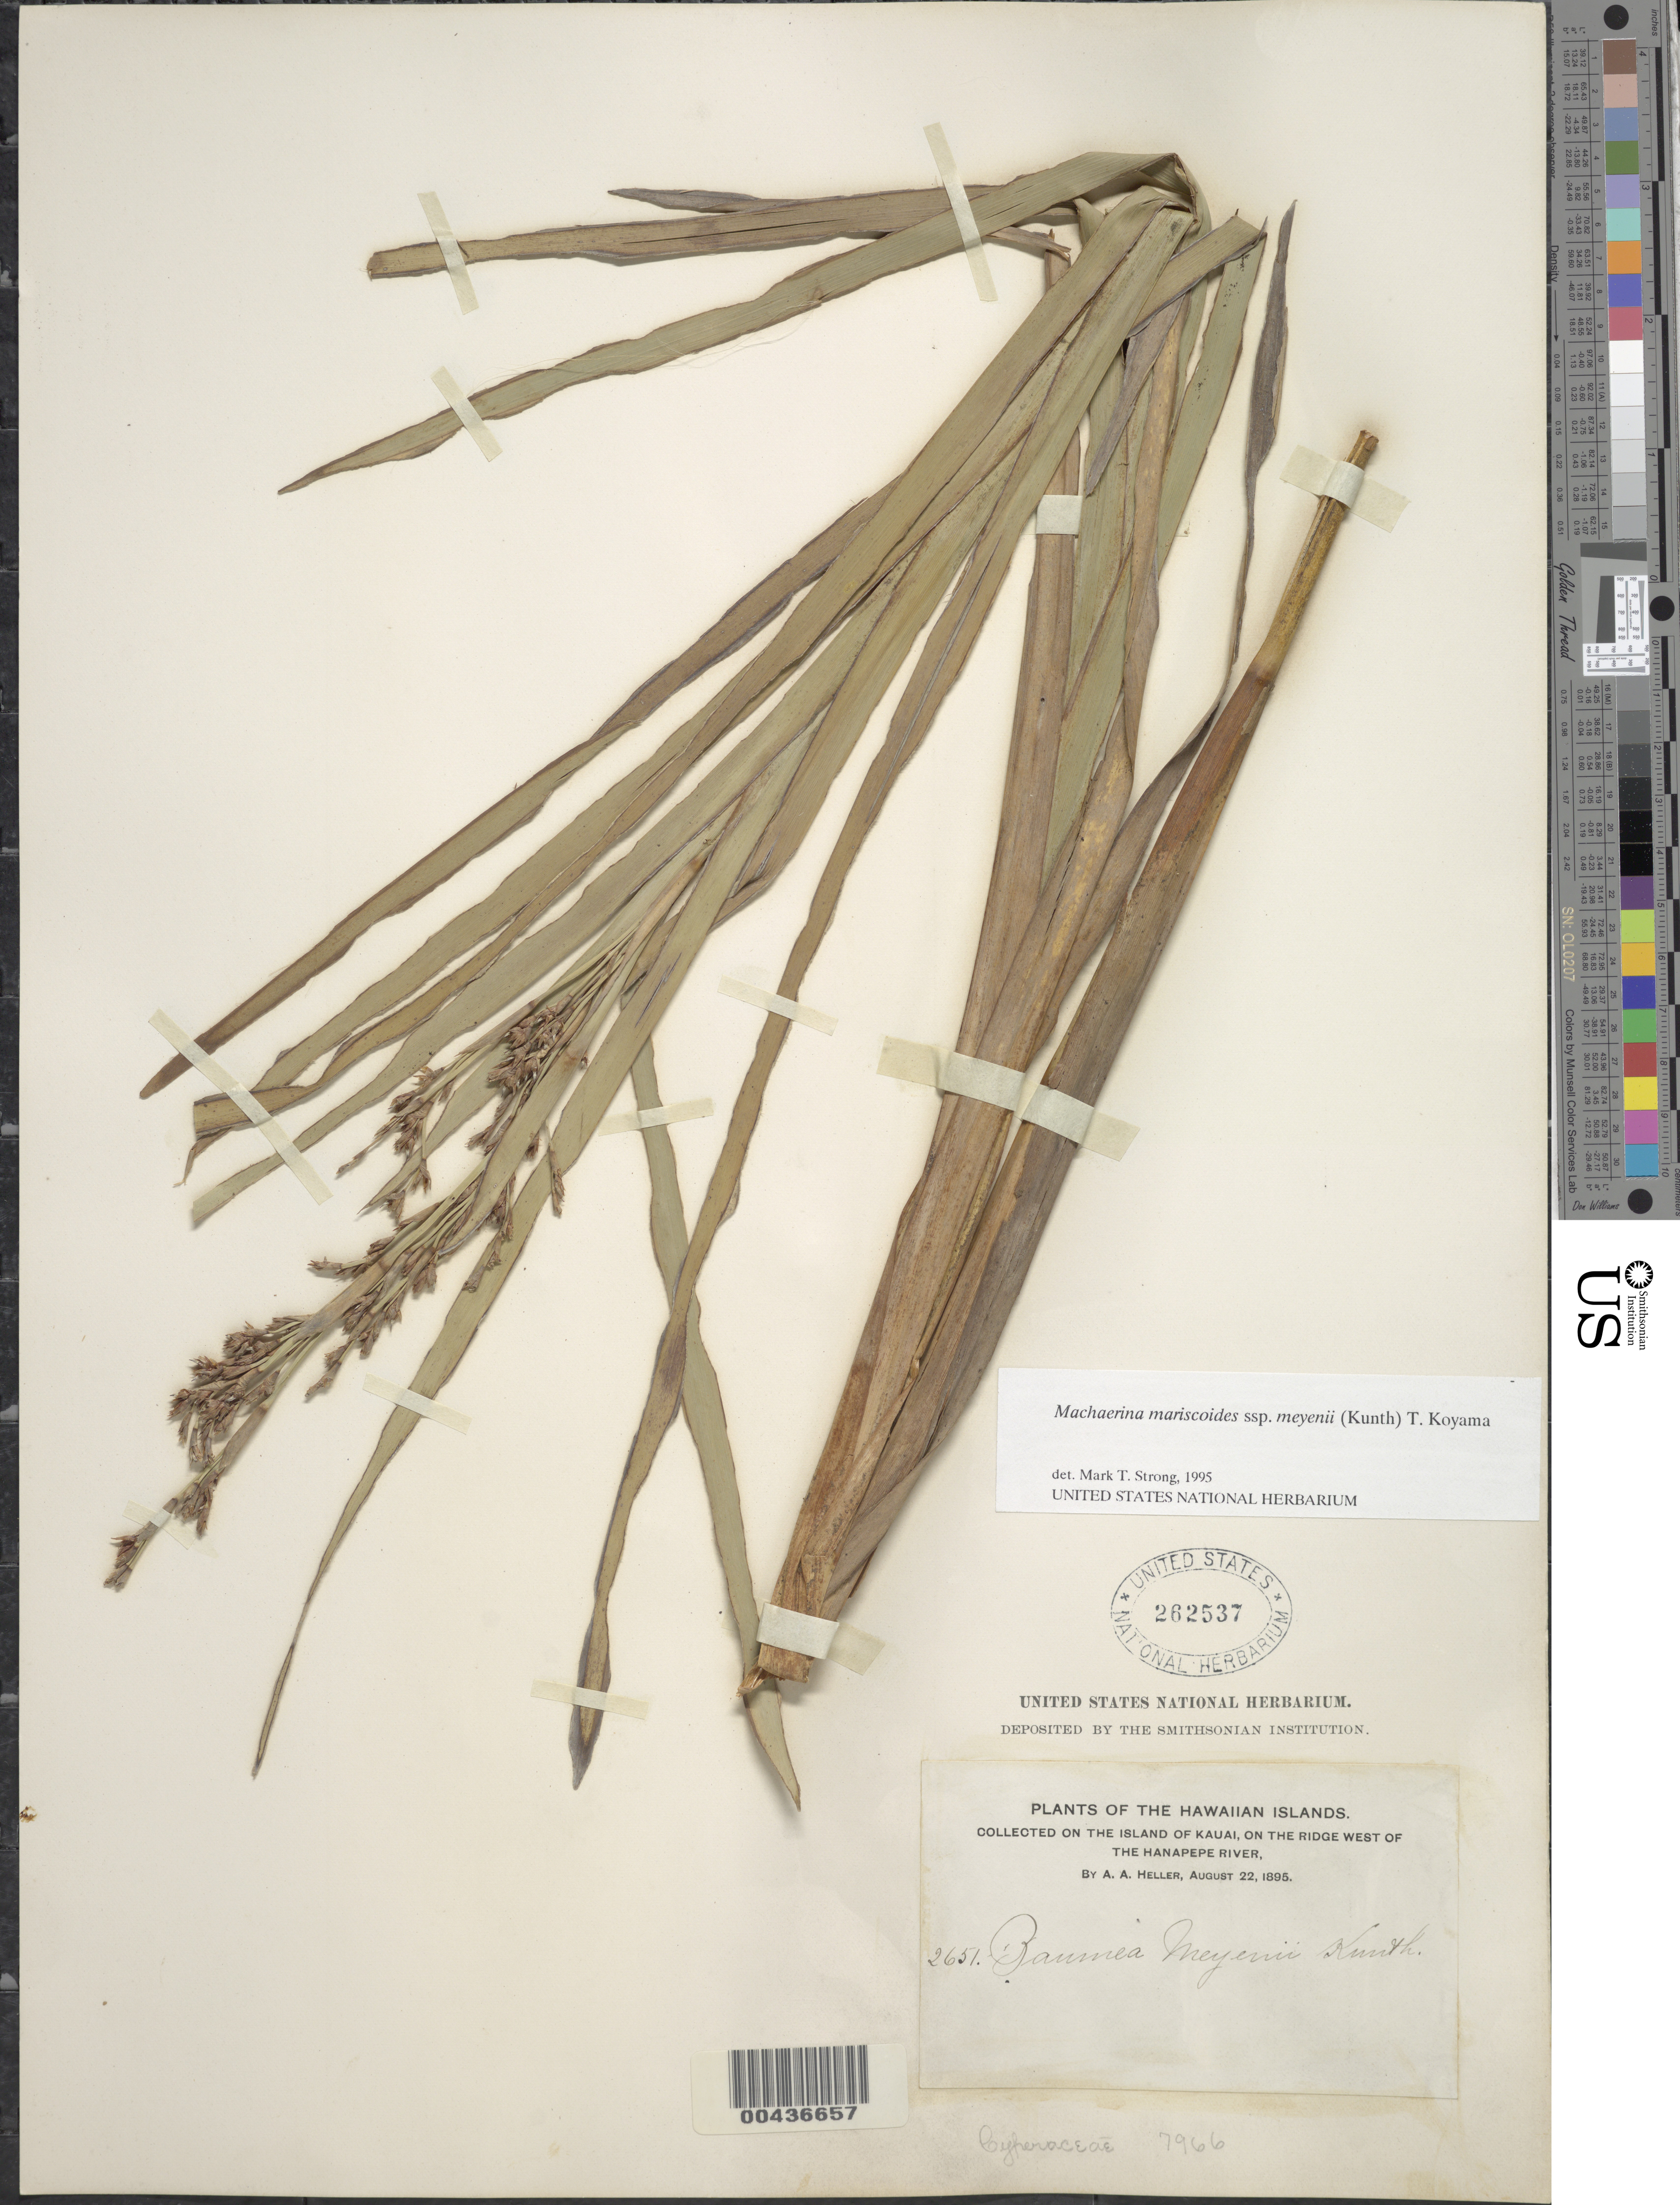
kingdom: Plantae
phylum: Tracheophyta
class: Liliopsida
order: Poales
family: Cyperaceae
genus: Machaerina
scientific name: Machaerina mariscoides subsp. meyenii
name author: (Kunth) T. Koyama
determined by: Strong, M. T., (US), Smithsonian Institution - National Museum of Natural History (UNITED STATES)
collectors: A. A. Heller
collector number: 2651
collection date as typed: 22 Aug 1895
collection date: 1895-08-22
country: United States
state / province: Hawaii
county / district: Kauai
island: Kaua'i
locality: on the ridge west of the Hanapepe River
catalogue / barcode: US 262537